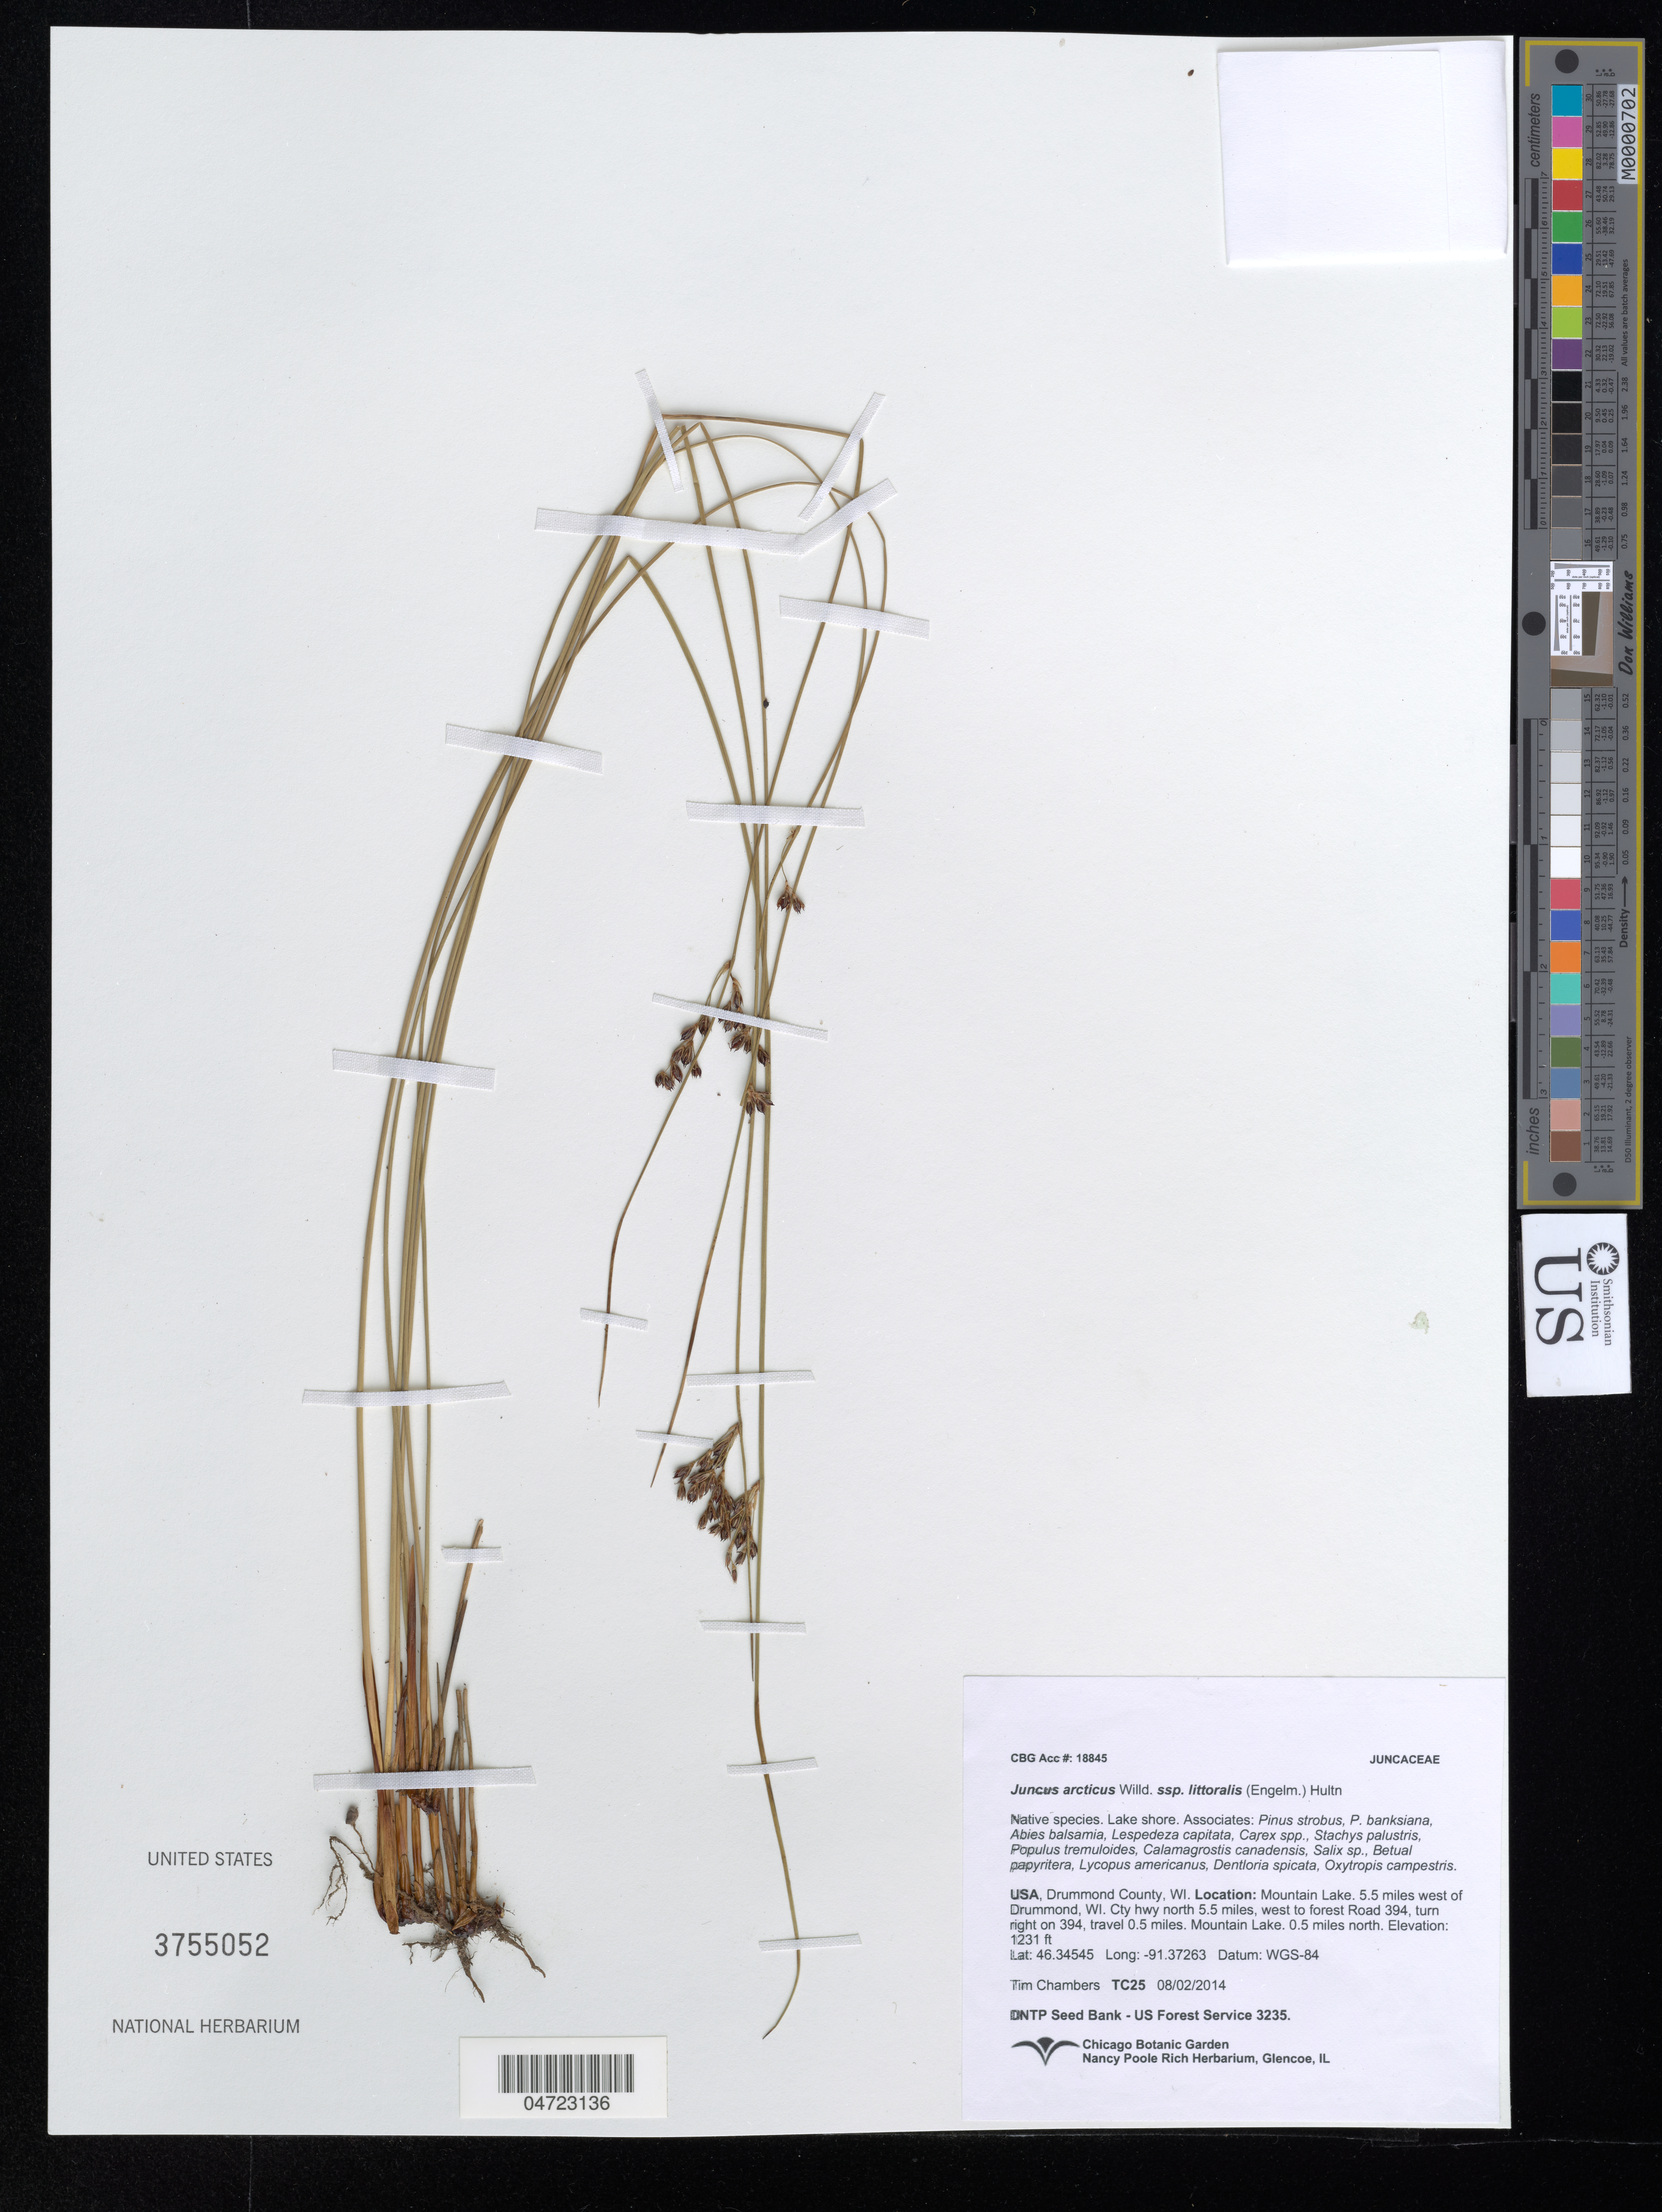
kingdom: Plantae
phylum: Tracheophyta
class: Liliopsida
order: Poales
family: Juncaceae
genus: Juncus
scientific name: Juncus arcticus subsp. littoralis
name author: (Engelm.) Hultén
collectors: T. Chambers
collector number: TC25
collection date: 2014-08-02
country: United States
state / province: Wisconsin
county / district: Drummond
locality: Drummond County. Mountain Lake. 5.5 miles west of Drummond, WI. Cty hwy north 5.5 miles, west to forest Road 394, turn right on 394, travel 0.5 miles. Mountain Lake. 0.5 miles north.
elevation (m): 375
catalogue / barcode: US 3755052